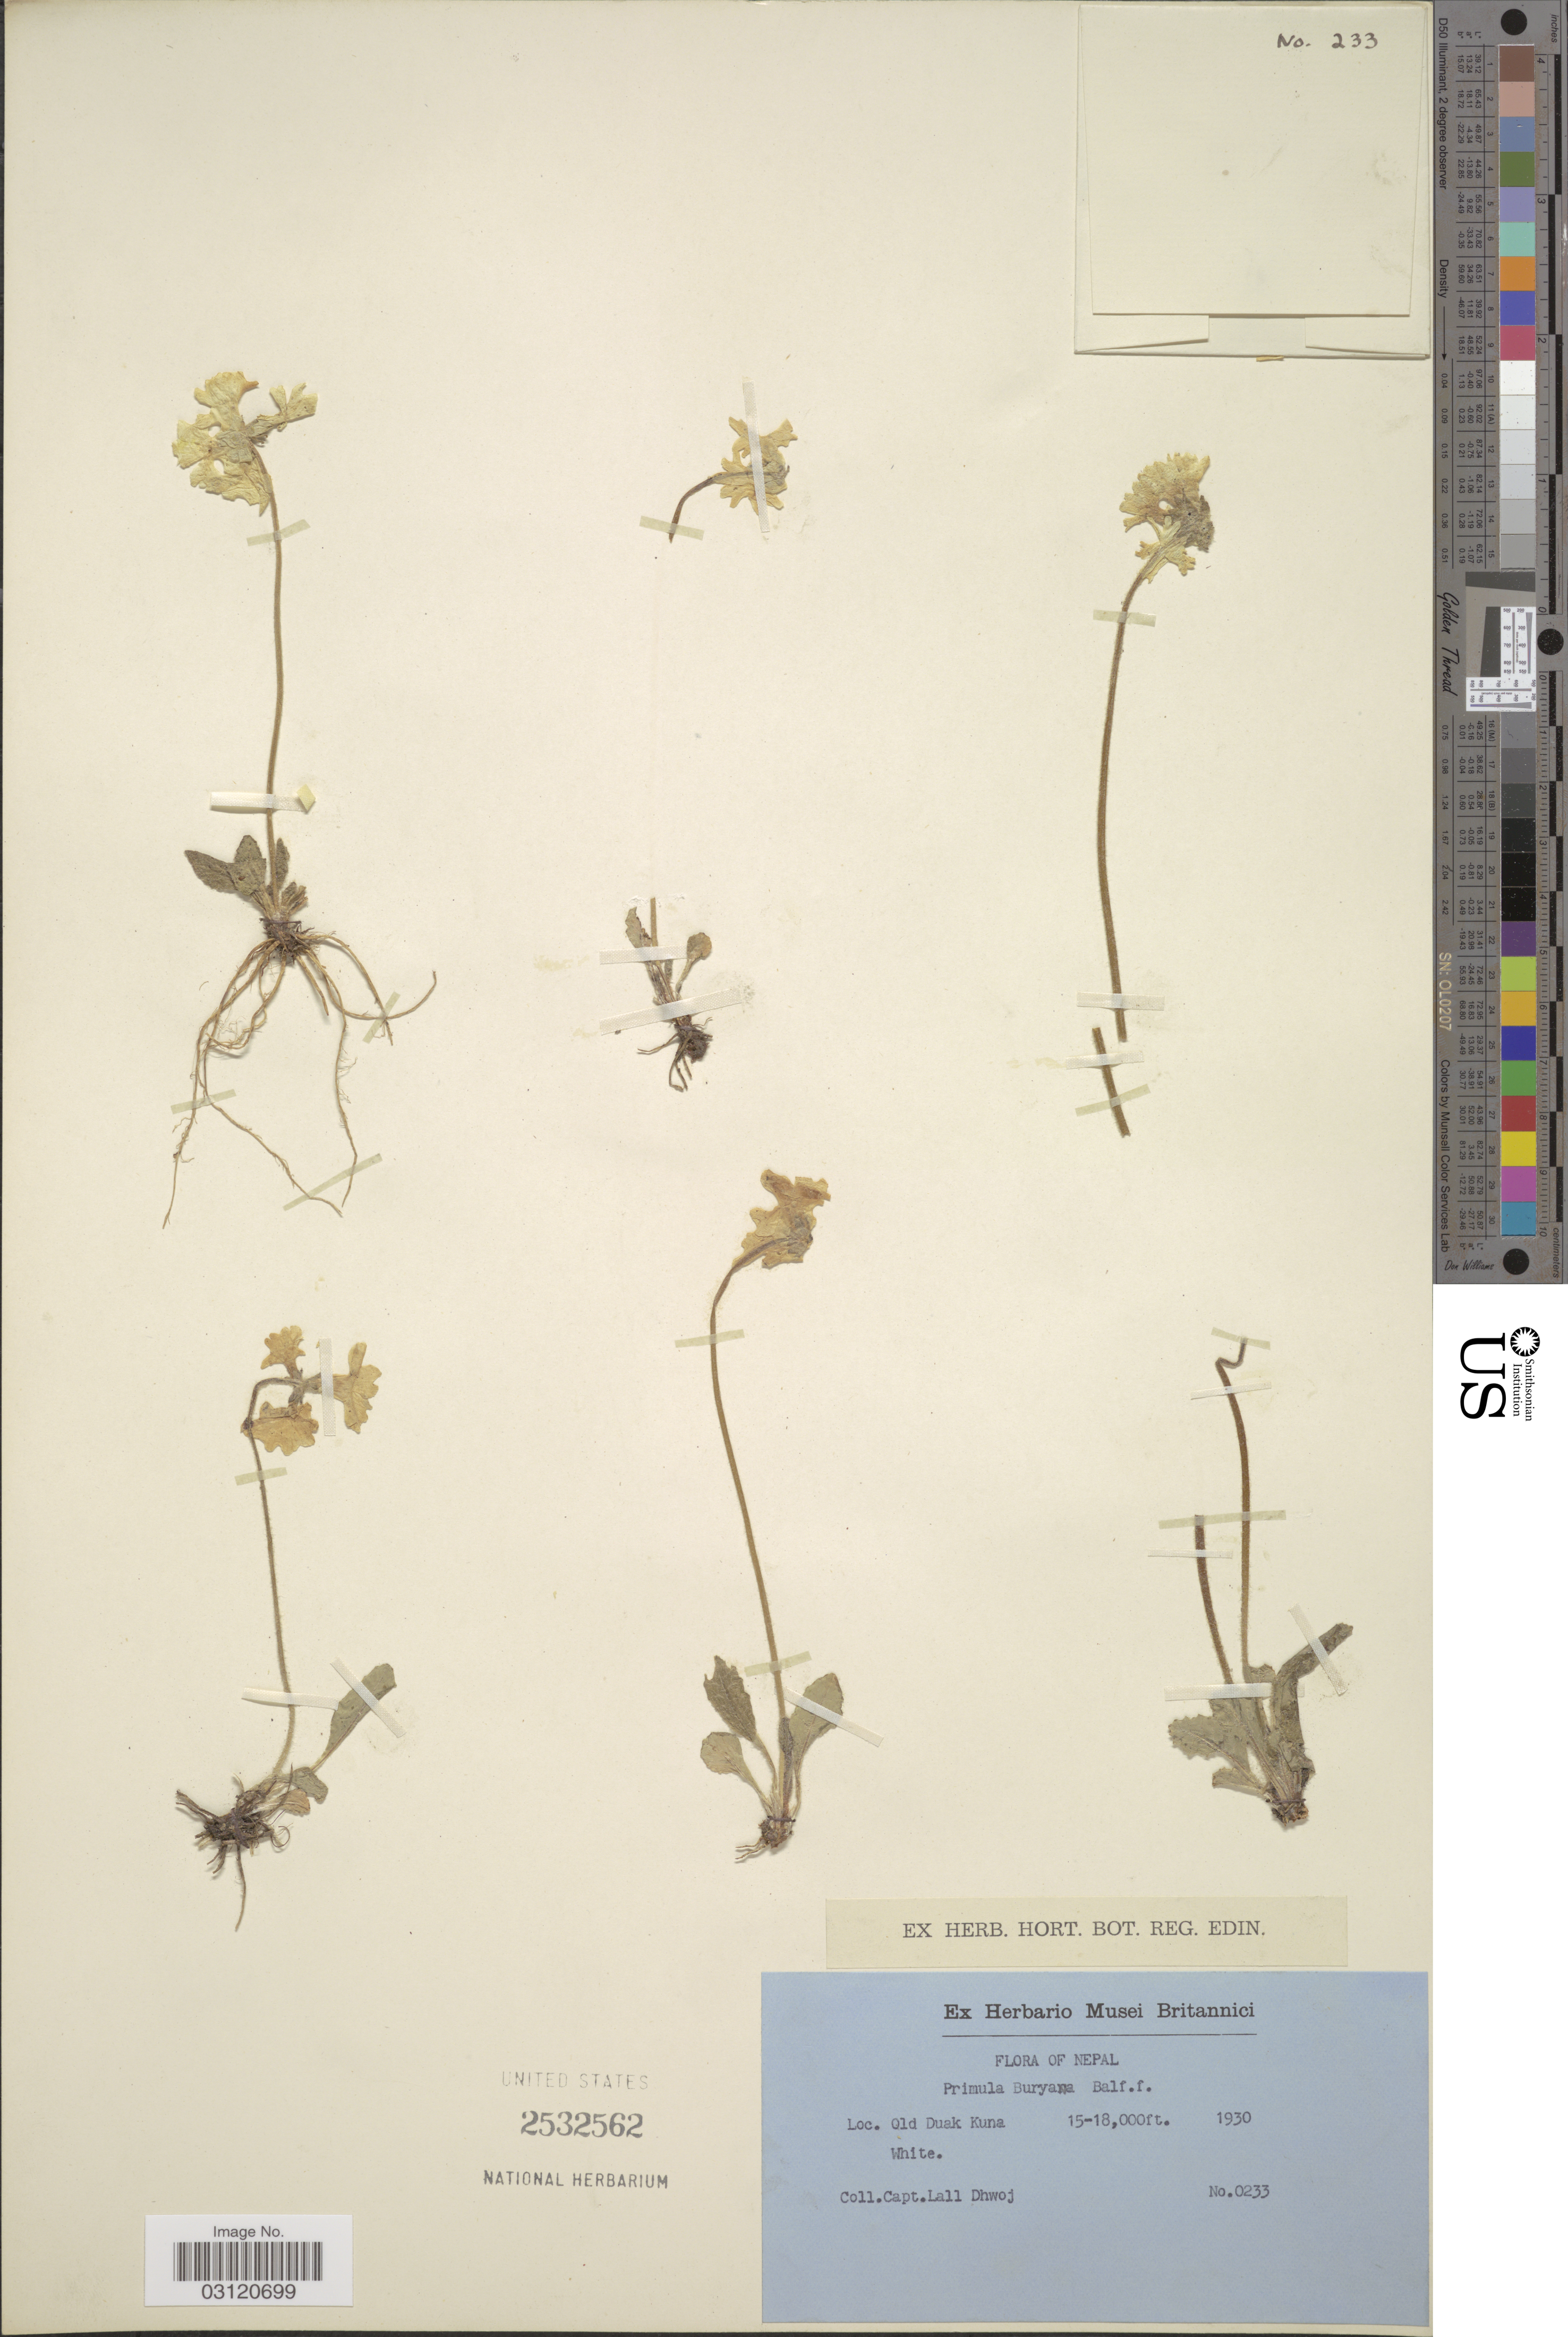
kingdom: Plantae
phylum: Tracheophyta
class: Magnoliopsida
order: Ericales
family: Primulaceae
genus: Primula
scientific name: Primula buryana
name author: Balf. f.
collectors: L. Dhwoj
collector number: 0233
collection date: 1930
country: Nepal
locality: Old Duak Kuna.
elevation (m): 4572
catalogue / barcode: US 2532562